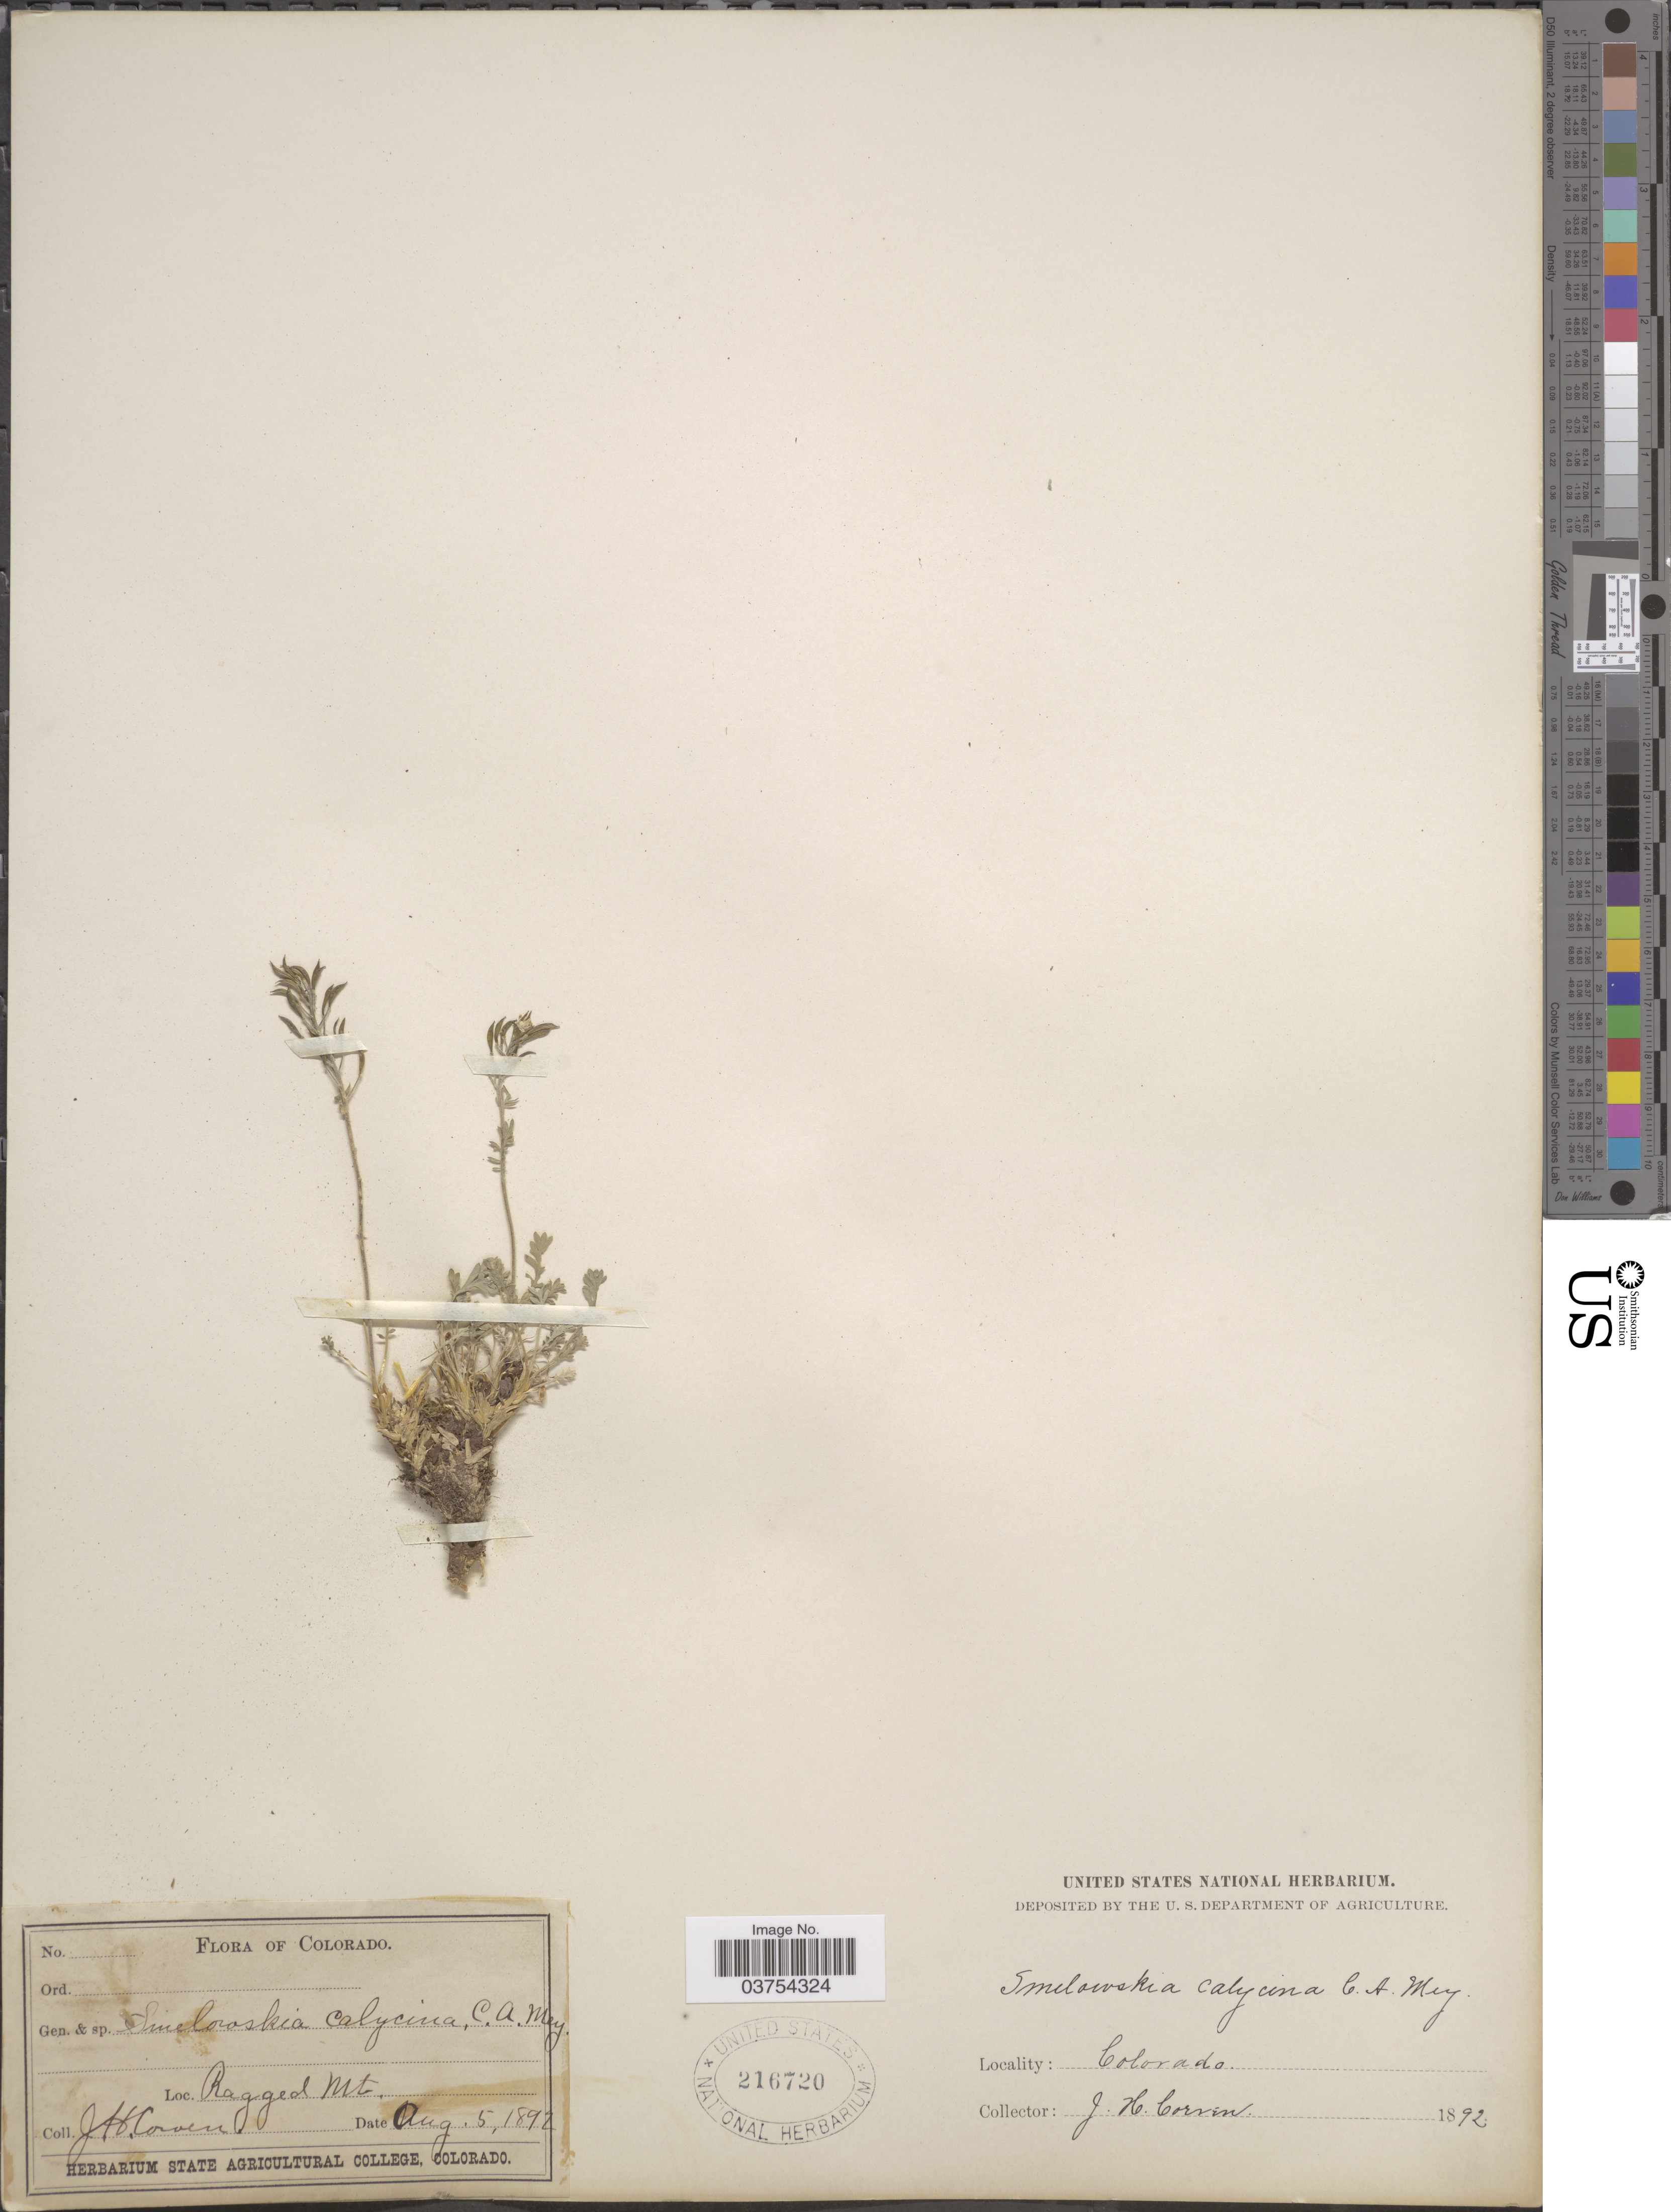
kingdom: Plantae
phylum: Tracheophyta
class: Magnoliopsida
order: Brassicales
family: Brassicaceae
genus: Smelowskia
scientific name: Smelowskia calycina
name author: (Stephan) C.A. Mey.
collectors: J. Corven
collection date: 1892-08-05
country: United States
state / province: Colorado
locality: Ragged Mt.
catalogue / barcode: US 216720